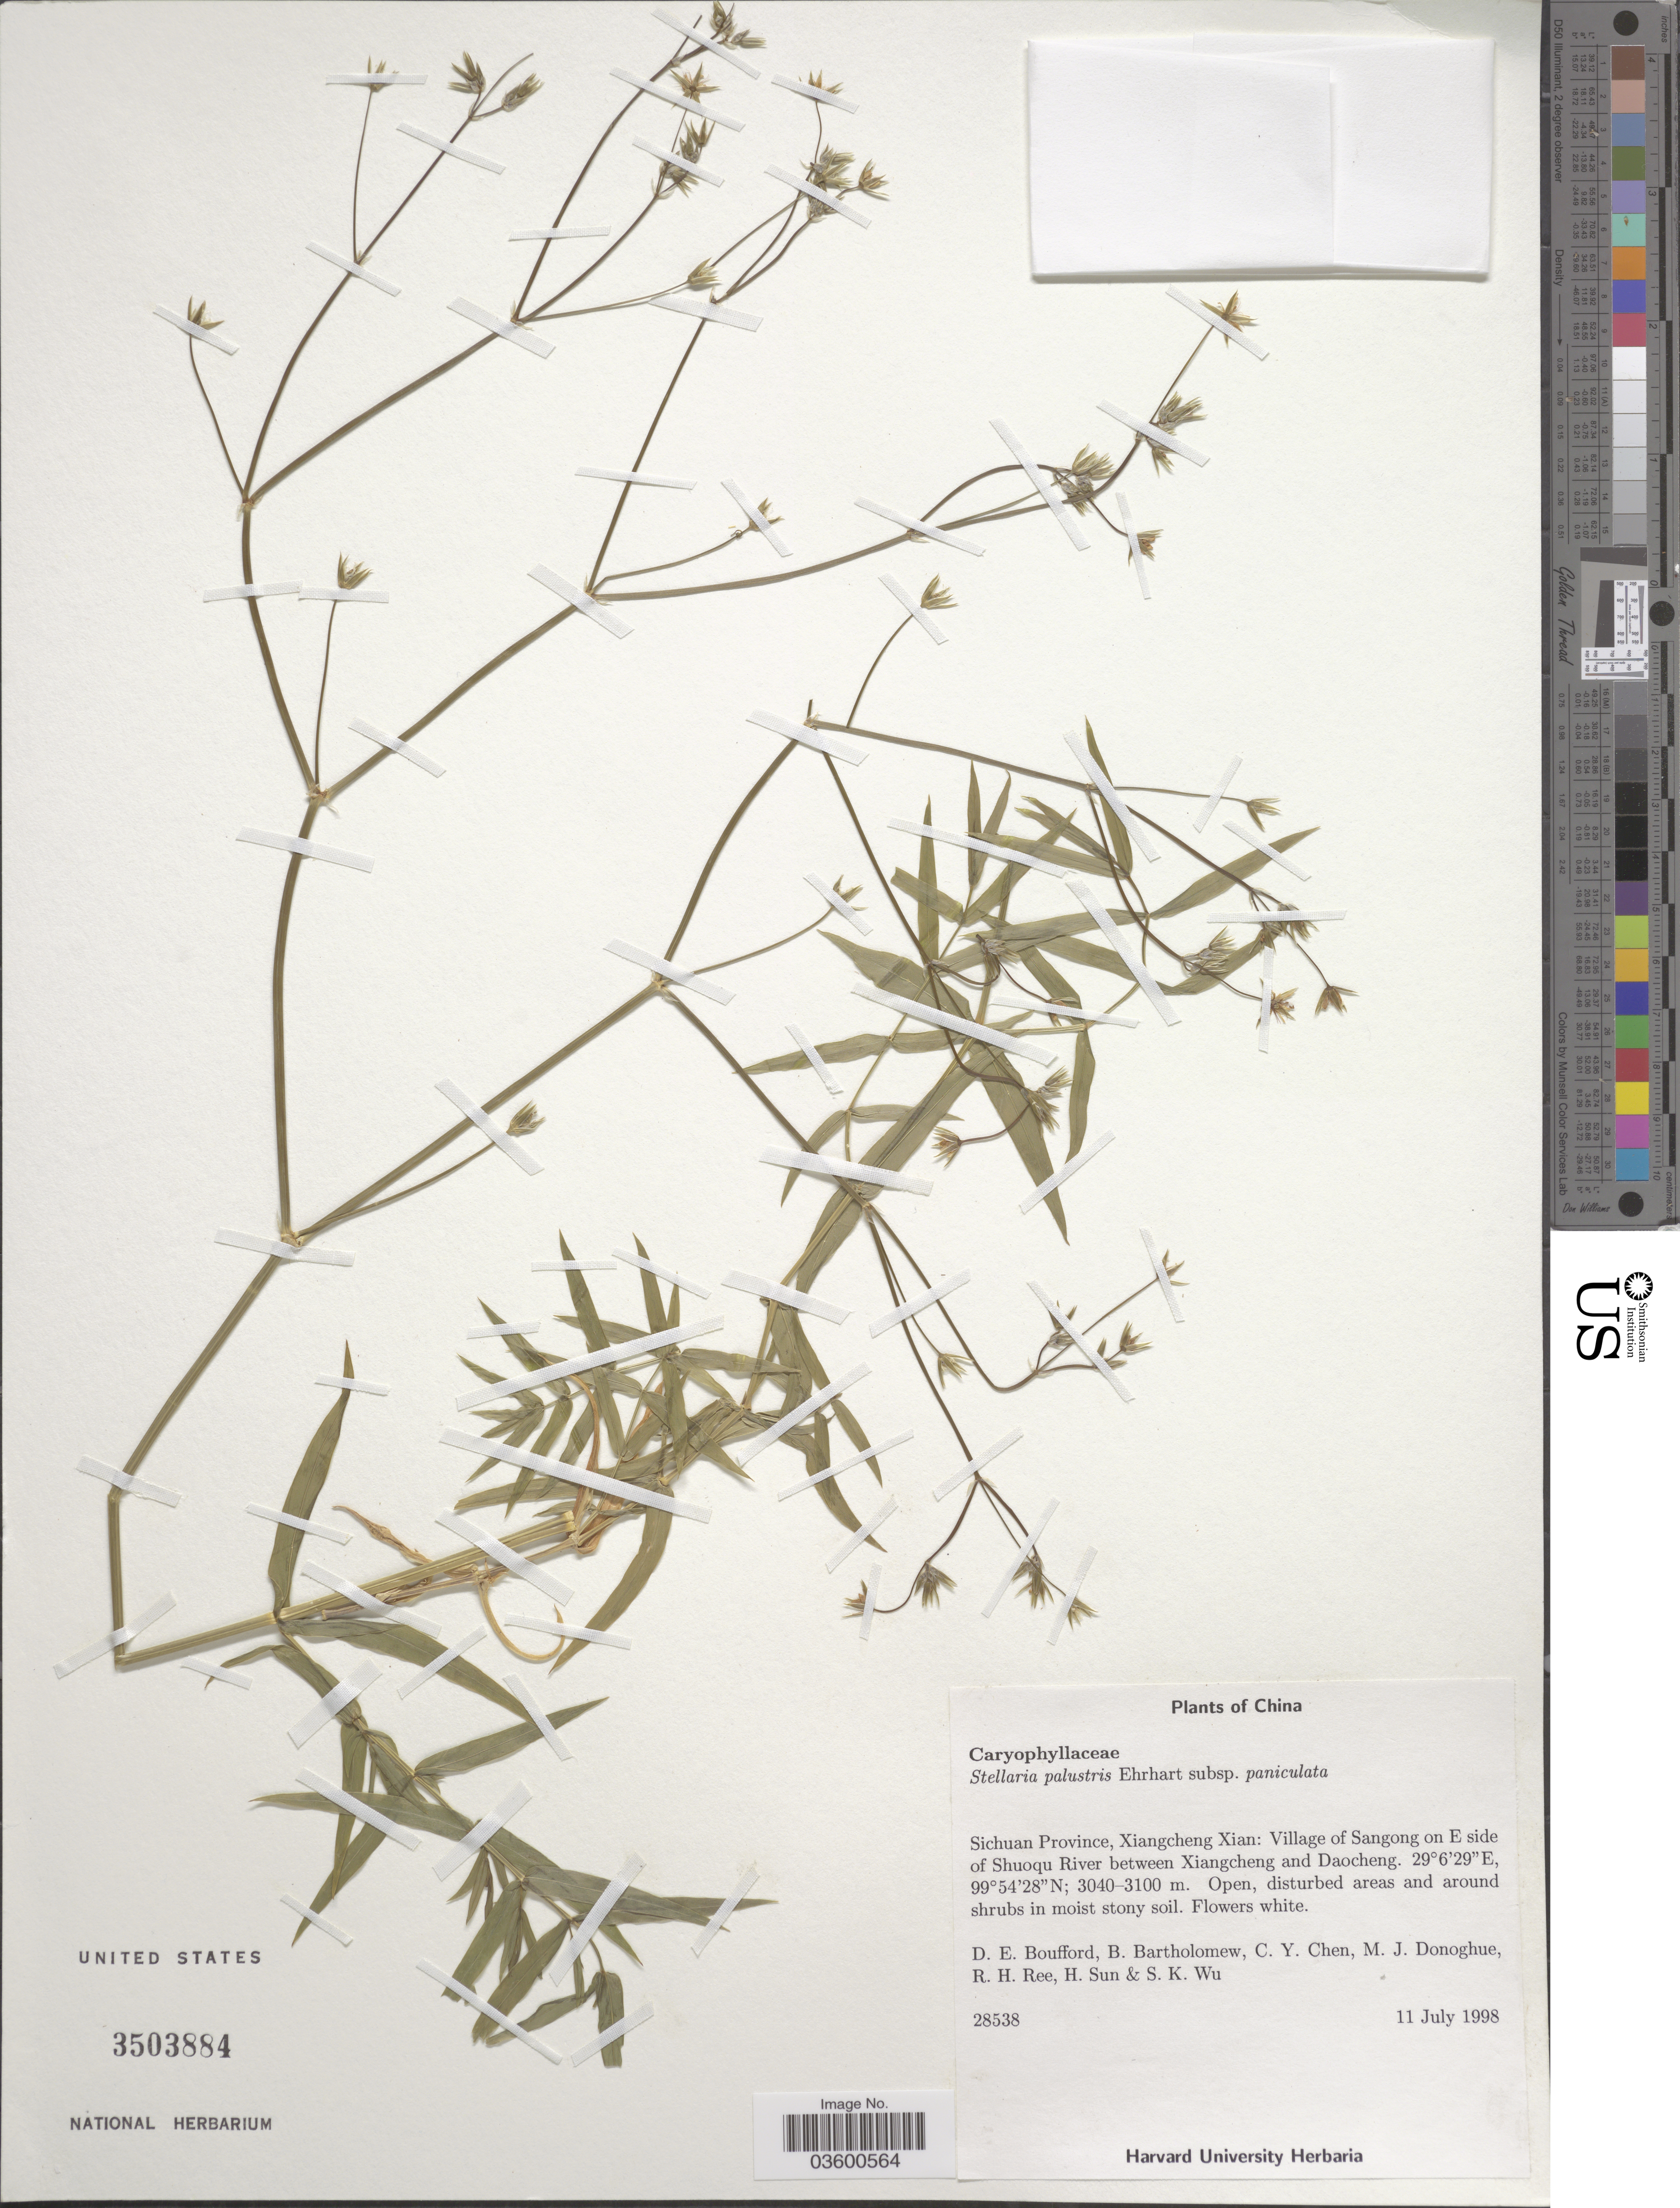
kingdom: Plantae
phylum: Tracheophyta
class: Magnoliopsida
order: Caryophyllales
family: Caryophyllaceae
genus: Stellaria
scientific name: Stellaria palustris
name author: Ehrh. ex Retz.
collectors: D. E. Boufford, B. Bartholomew, C. Chen, M. Donoghue & et al.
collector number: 28538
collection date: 1998-07-11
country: China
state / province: Sichuan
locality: Xiangcheng Xian: Village of Sangong on E side of Shuoqu River between Xiangcheng and Daocheng.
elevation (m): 3040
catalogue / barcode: US 3503884